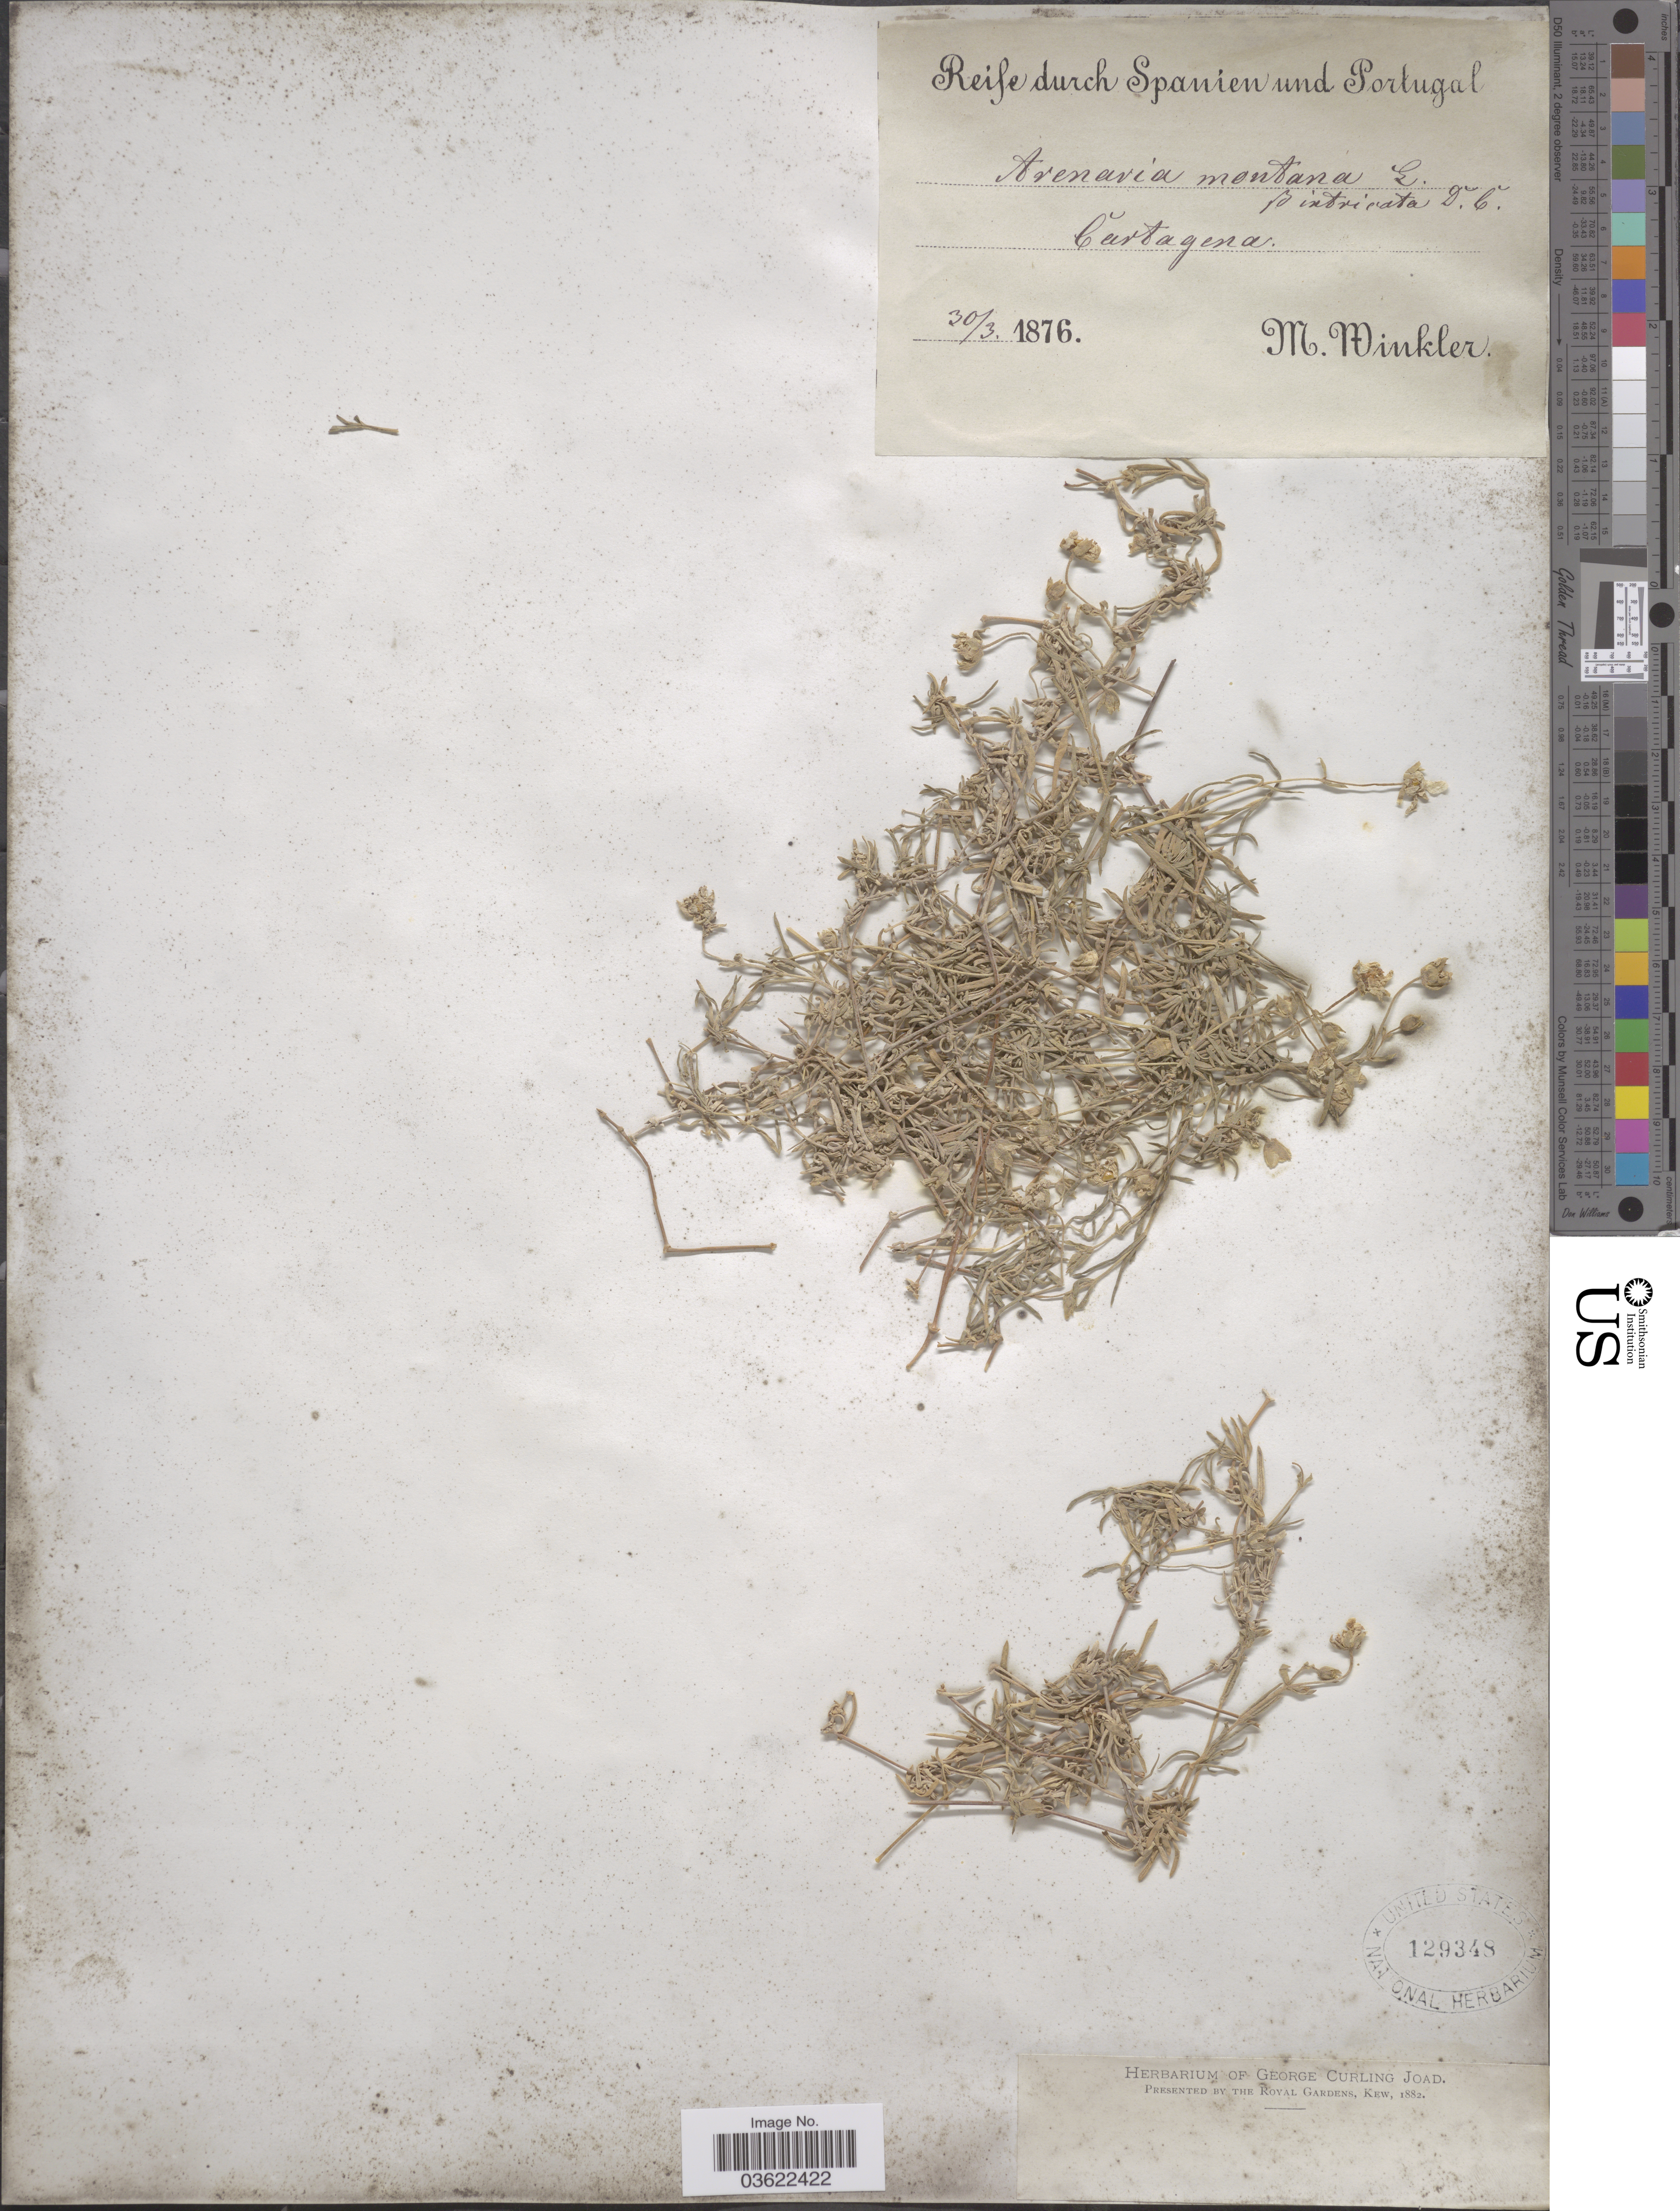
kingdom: Plantae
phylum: Tracheophyta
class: Magnoliopsida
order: Caryophyllales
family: Caryophyllaceae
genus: Arenaria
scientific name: Arenaria montana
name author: L.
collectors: M. Winkler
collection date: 1876-03-30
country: Spain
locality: Reise durch Spanien und Portugal. Cartagena.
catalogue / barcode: US 129348